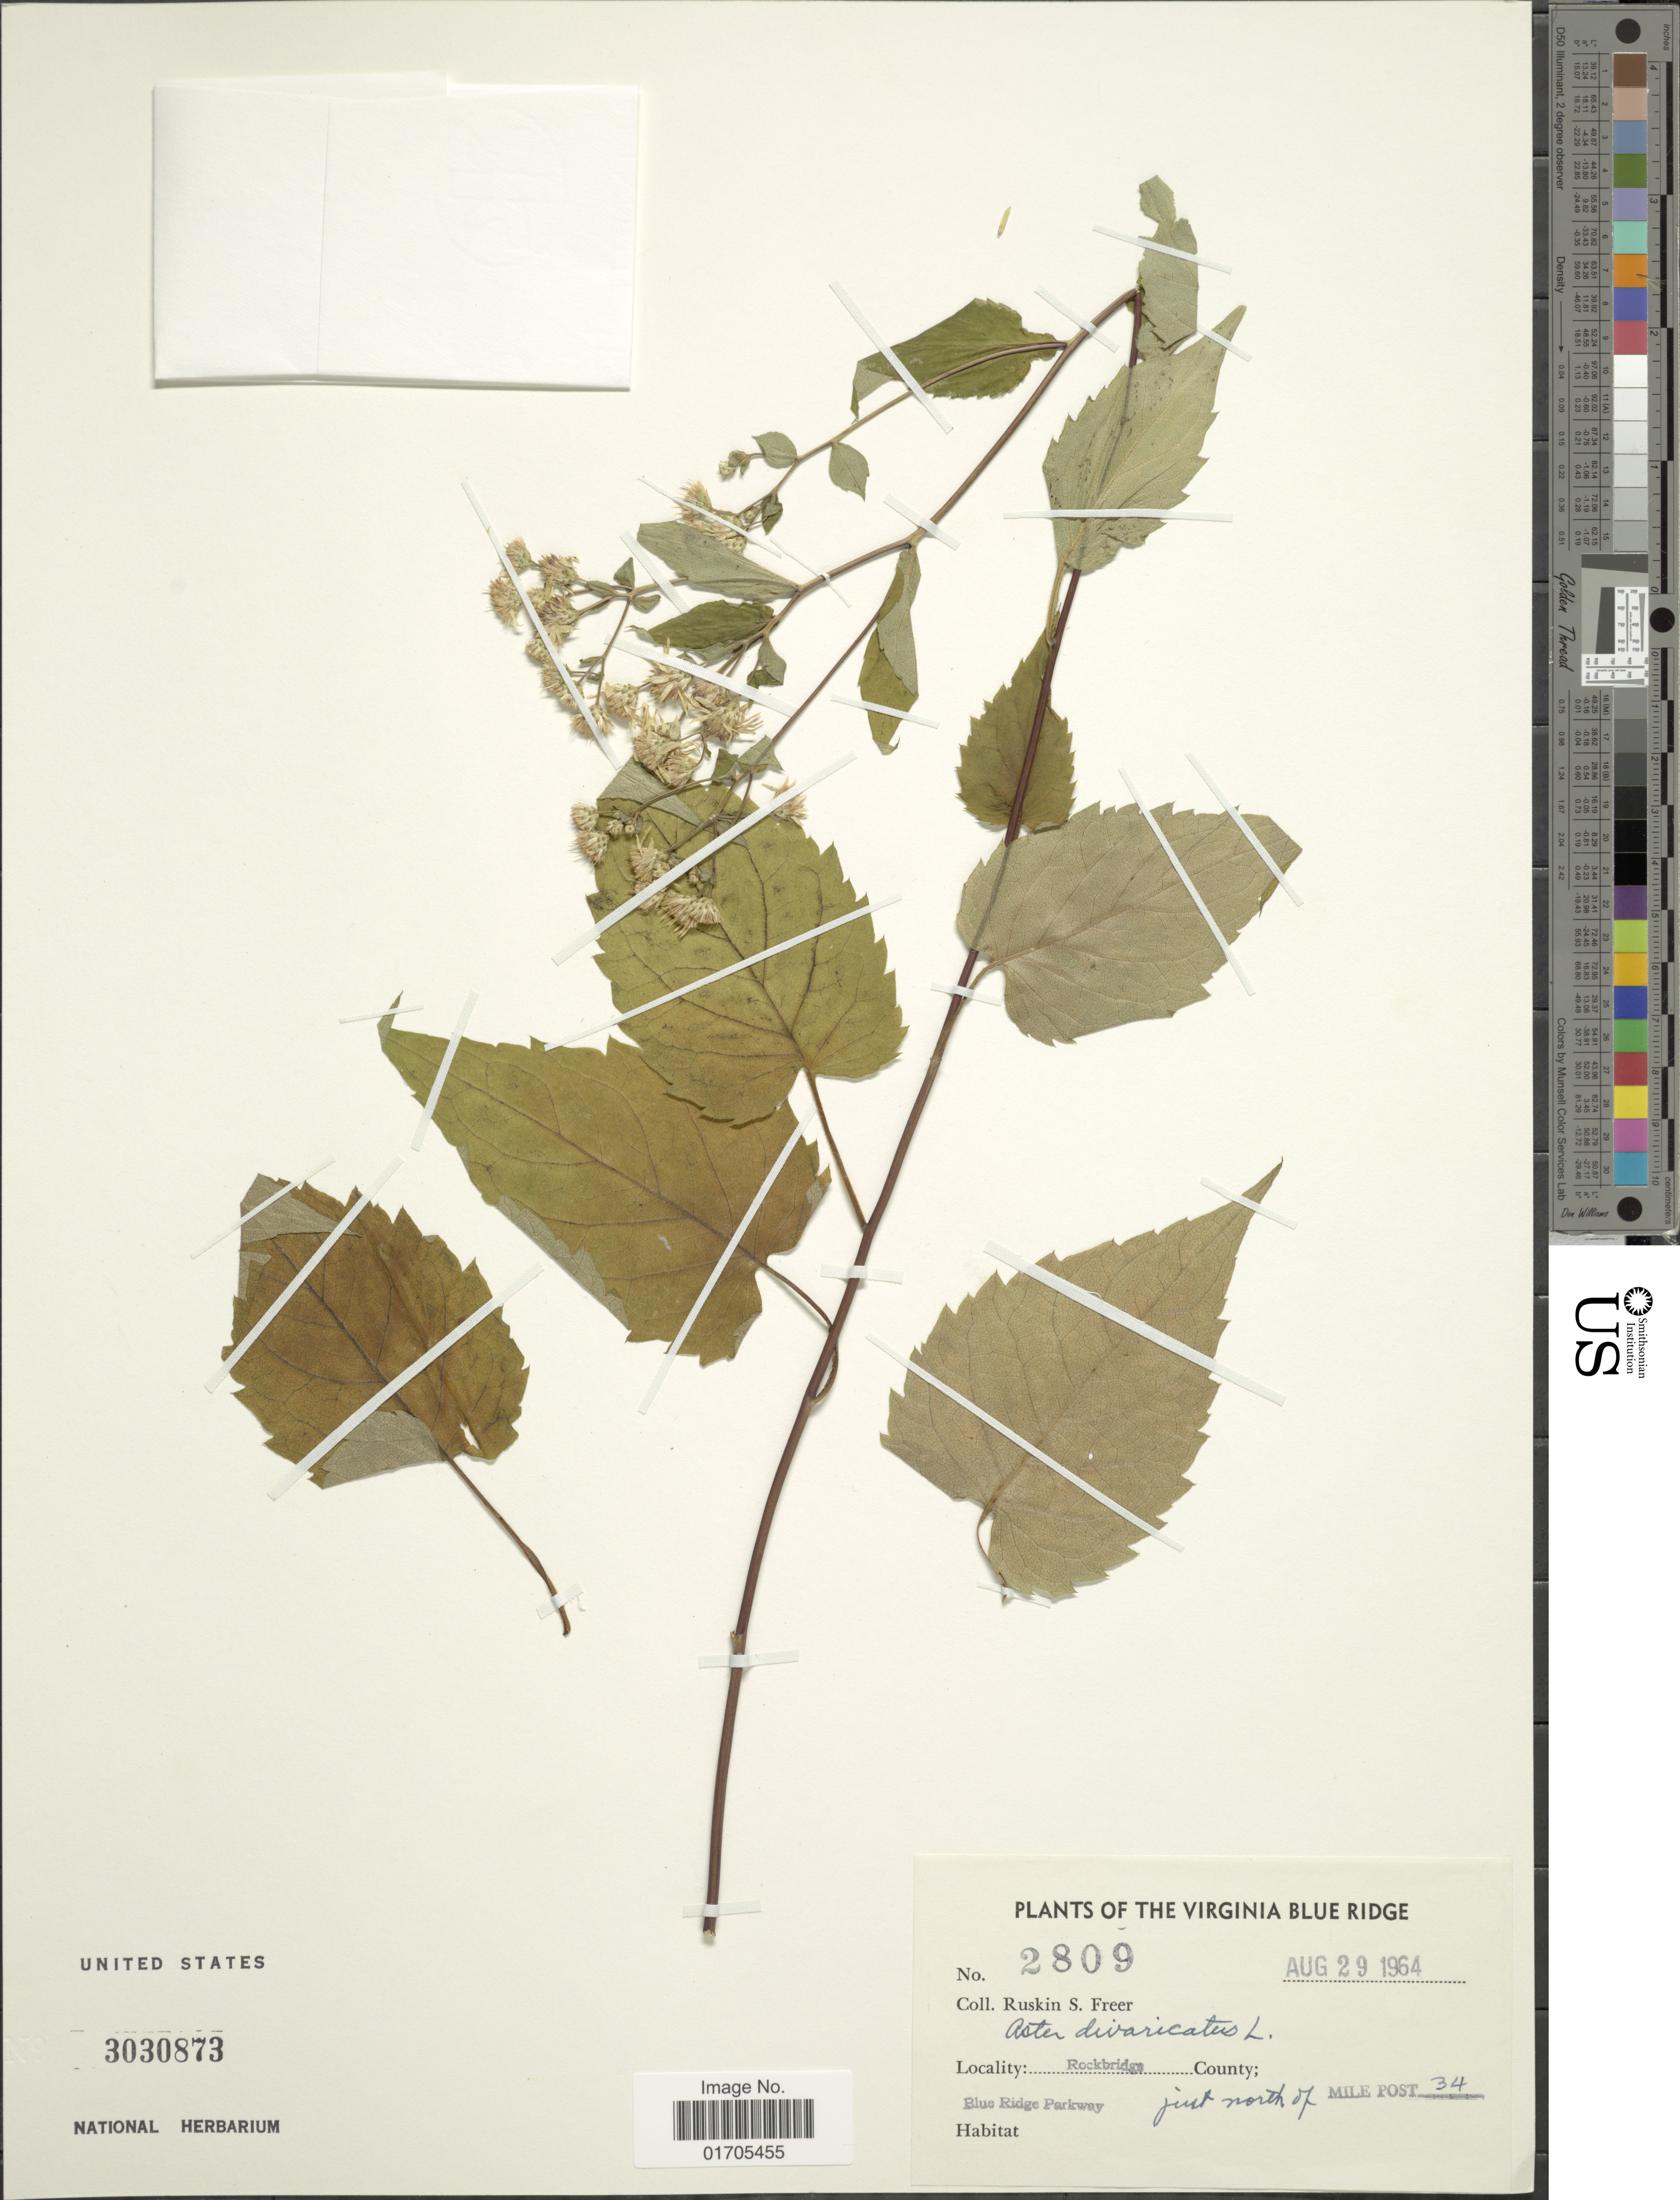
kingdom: Plantae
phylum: Tracheophyta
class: Magnoliopsida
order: Asterales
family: Asteraceae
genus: Eurybia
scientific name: Eurybia divaricata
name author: (L.) G.L. Nesom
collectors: R. Freer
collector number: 2809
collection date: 1964-08-29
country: United States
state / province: Virginia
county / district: Rockbridge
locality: Virginia Blue Ridge. Rockbridge County: Blue Ridge Parkway just north of Mile Post 34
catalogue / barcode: US 3030873